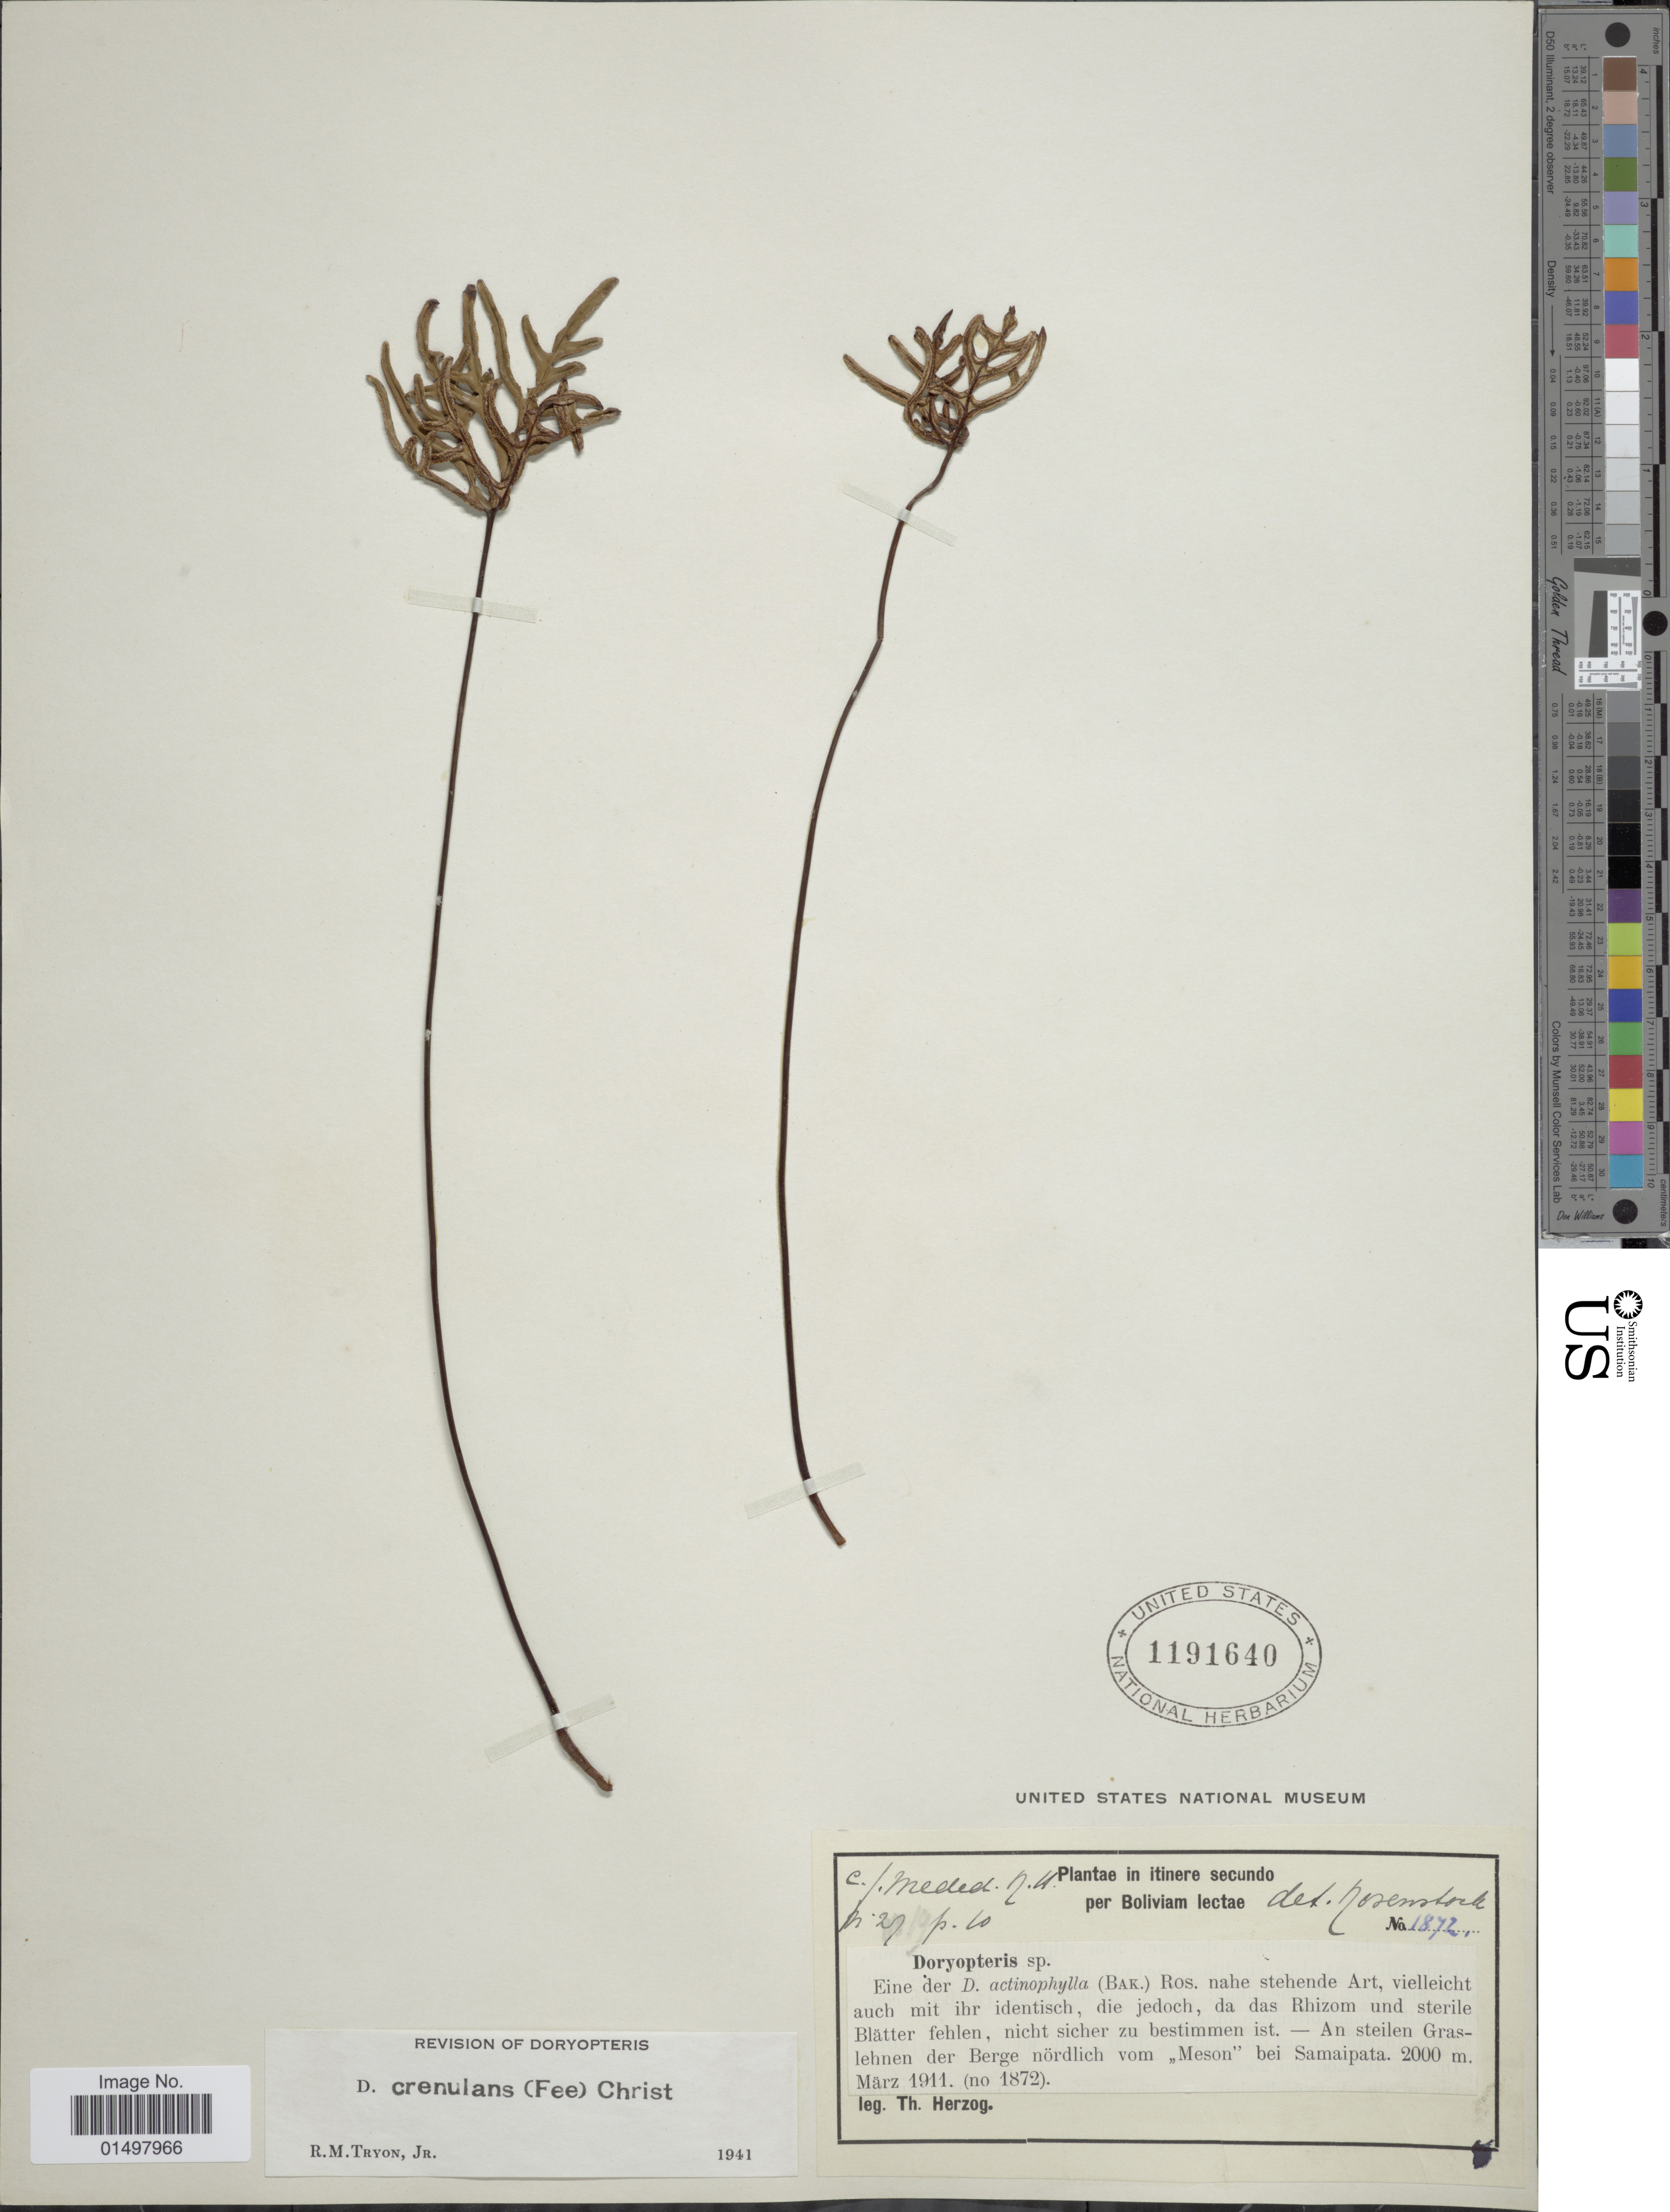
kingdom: Plantae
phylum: Tracheophyta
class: Polypodiopsida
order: Polypodiales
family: Pteridaceae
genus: Doryopteris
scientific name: Doryopteris crenulans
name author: (Fée) Christ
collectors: T. K. J. Herzog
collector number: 1872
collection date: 1911-03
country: Bolivia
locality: An steilen Graslehnen der Berge nordlich vom ,,Meson' bei Samaipata.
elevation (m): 2000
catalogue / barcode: US 1191640